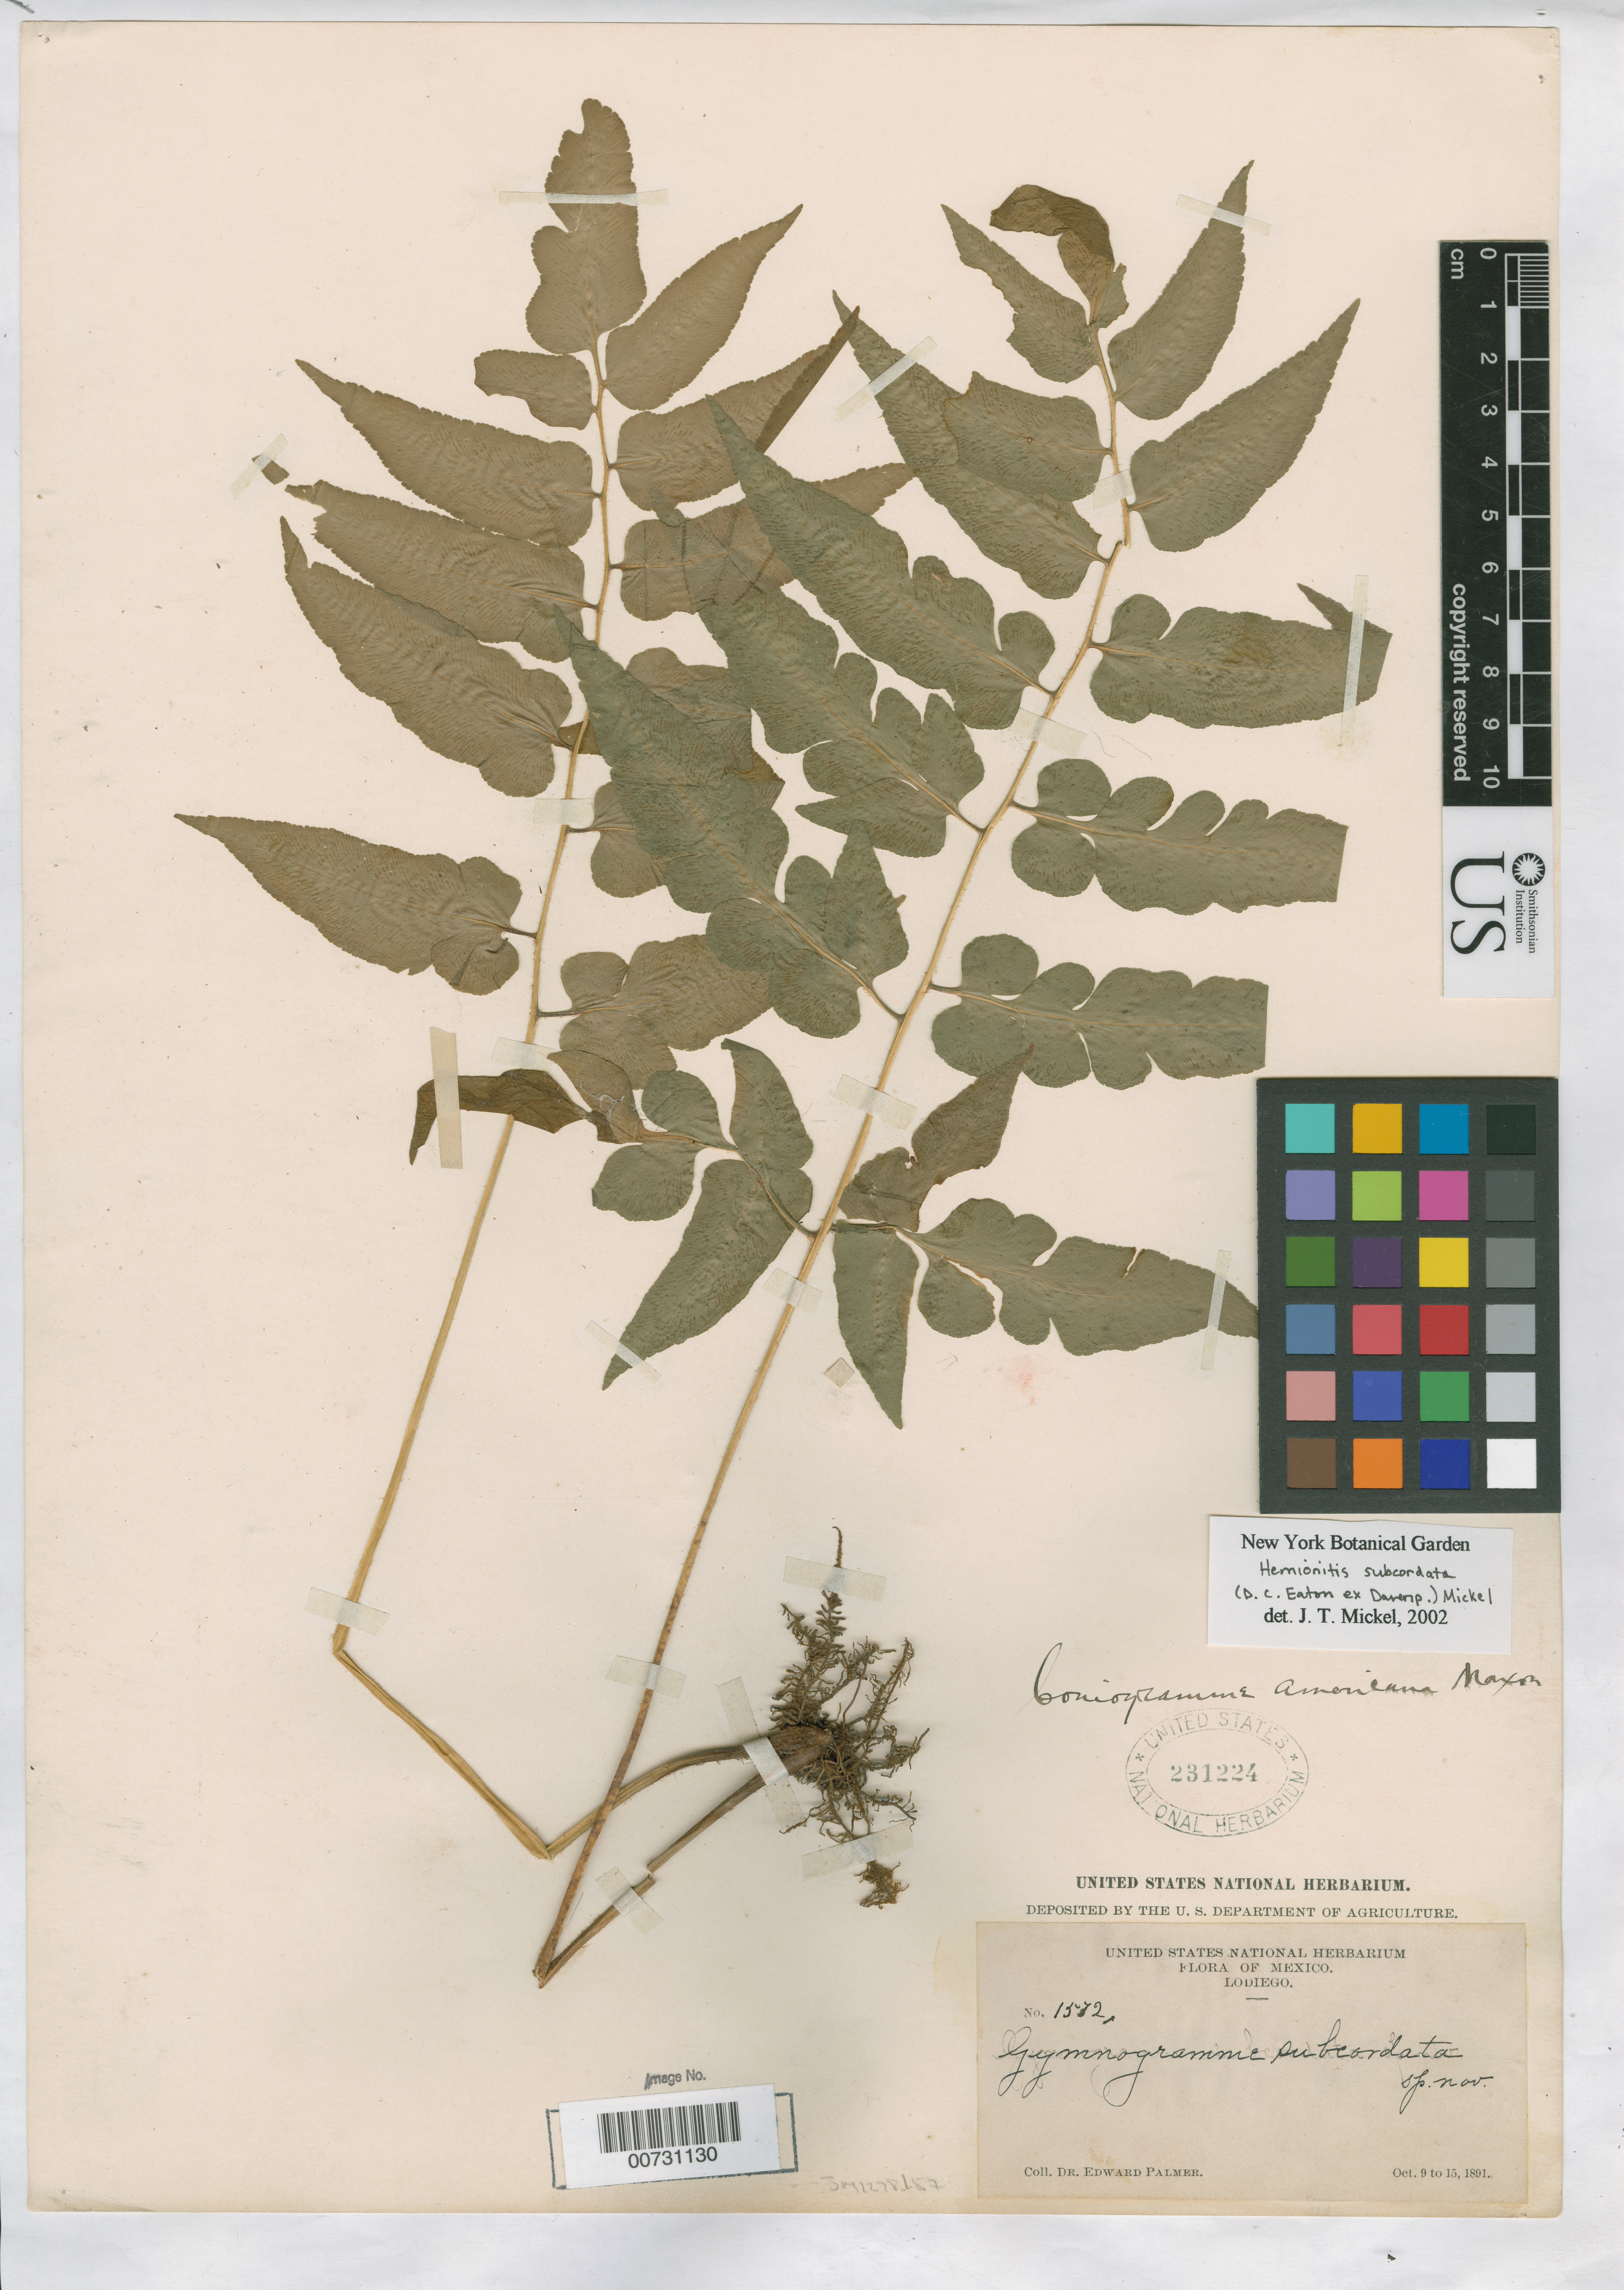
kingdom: Plantae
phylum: Tracheophyta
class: Polypodiopsida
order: Polypodiales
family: Pteridaceae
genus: Gymnogramma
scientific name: Gymnogramma subcordata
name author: D.C. Eaton & Davenp.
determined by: Mickel, J. T., (NY), New York Botanical Garden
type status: Isosyntype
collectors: E. Palmer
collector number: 1572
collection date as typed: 09 Oct 1891 to 15 Oct 1891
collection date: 1891-10-09/1891-10-15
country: Mexico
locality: Lodiego.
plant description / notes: Annotated by Mickel as "Eaton ex Davenport" but protologue attributes name to both authors ("Eaton & Davenport").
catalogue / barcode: US 231224